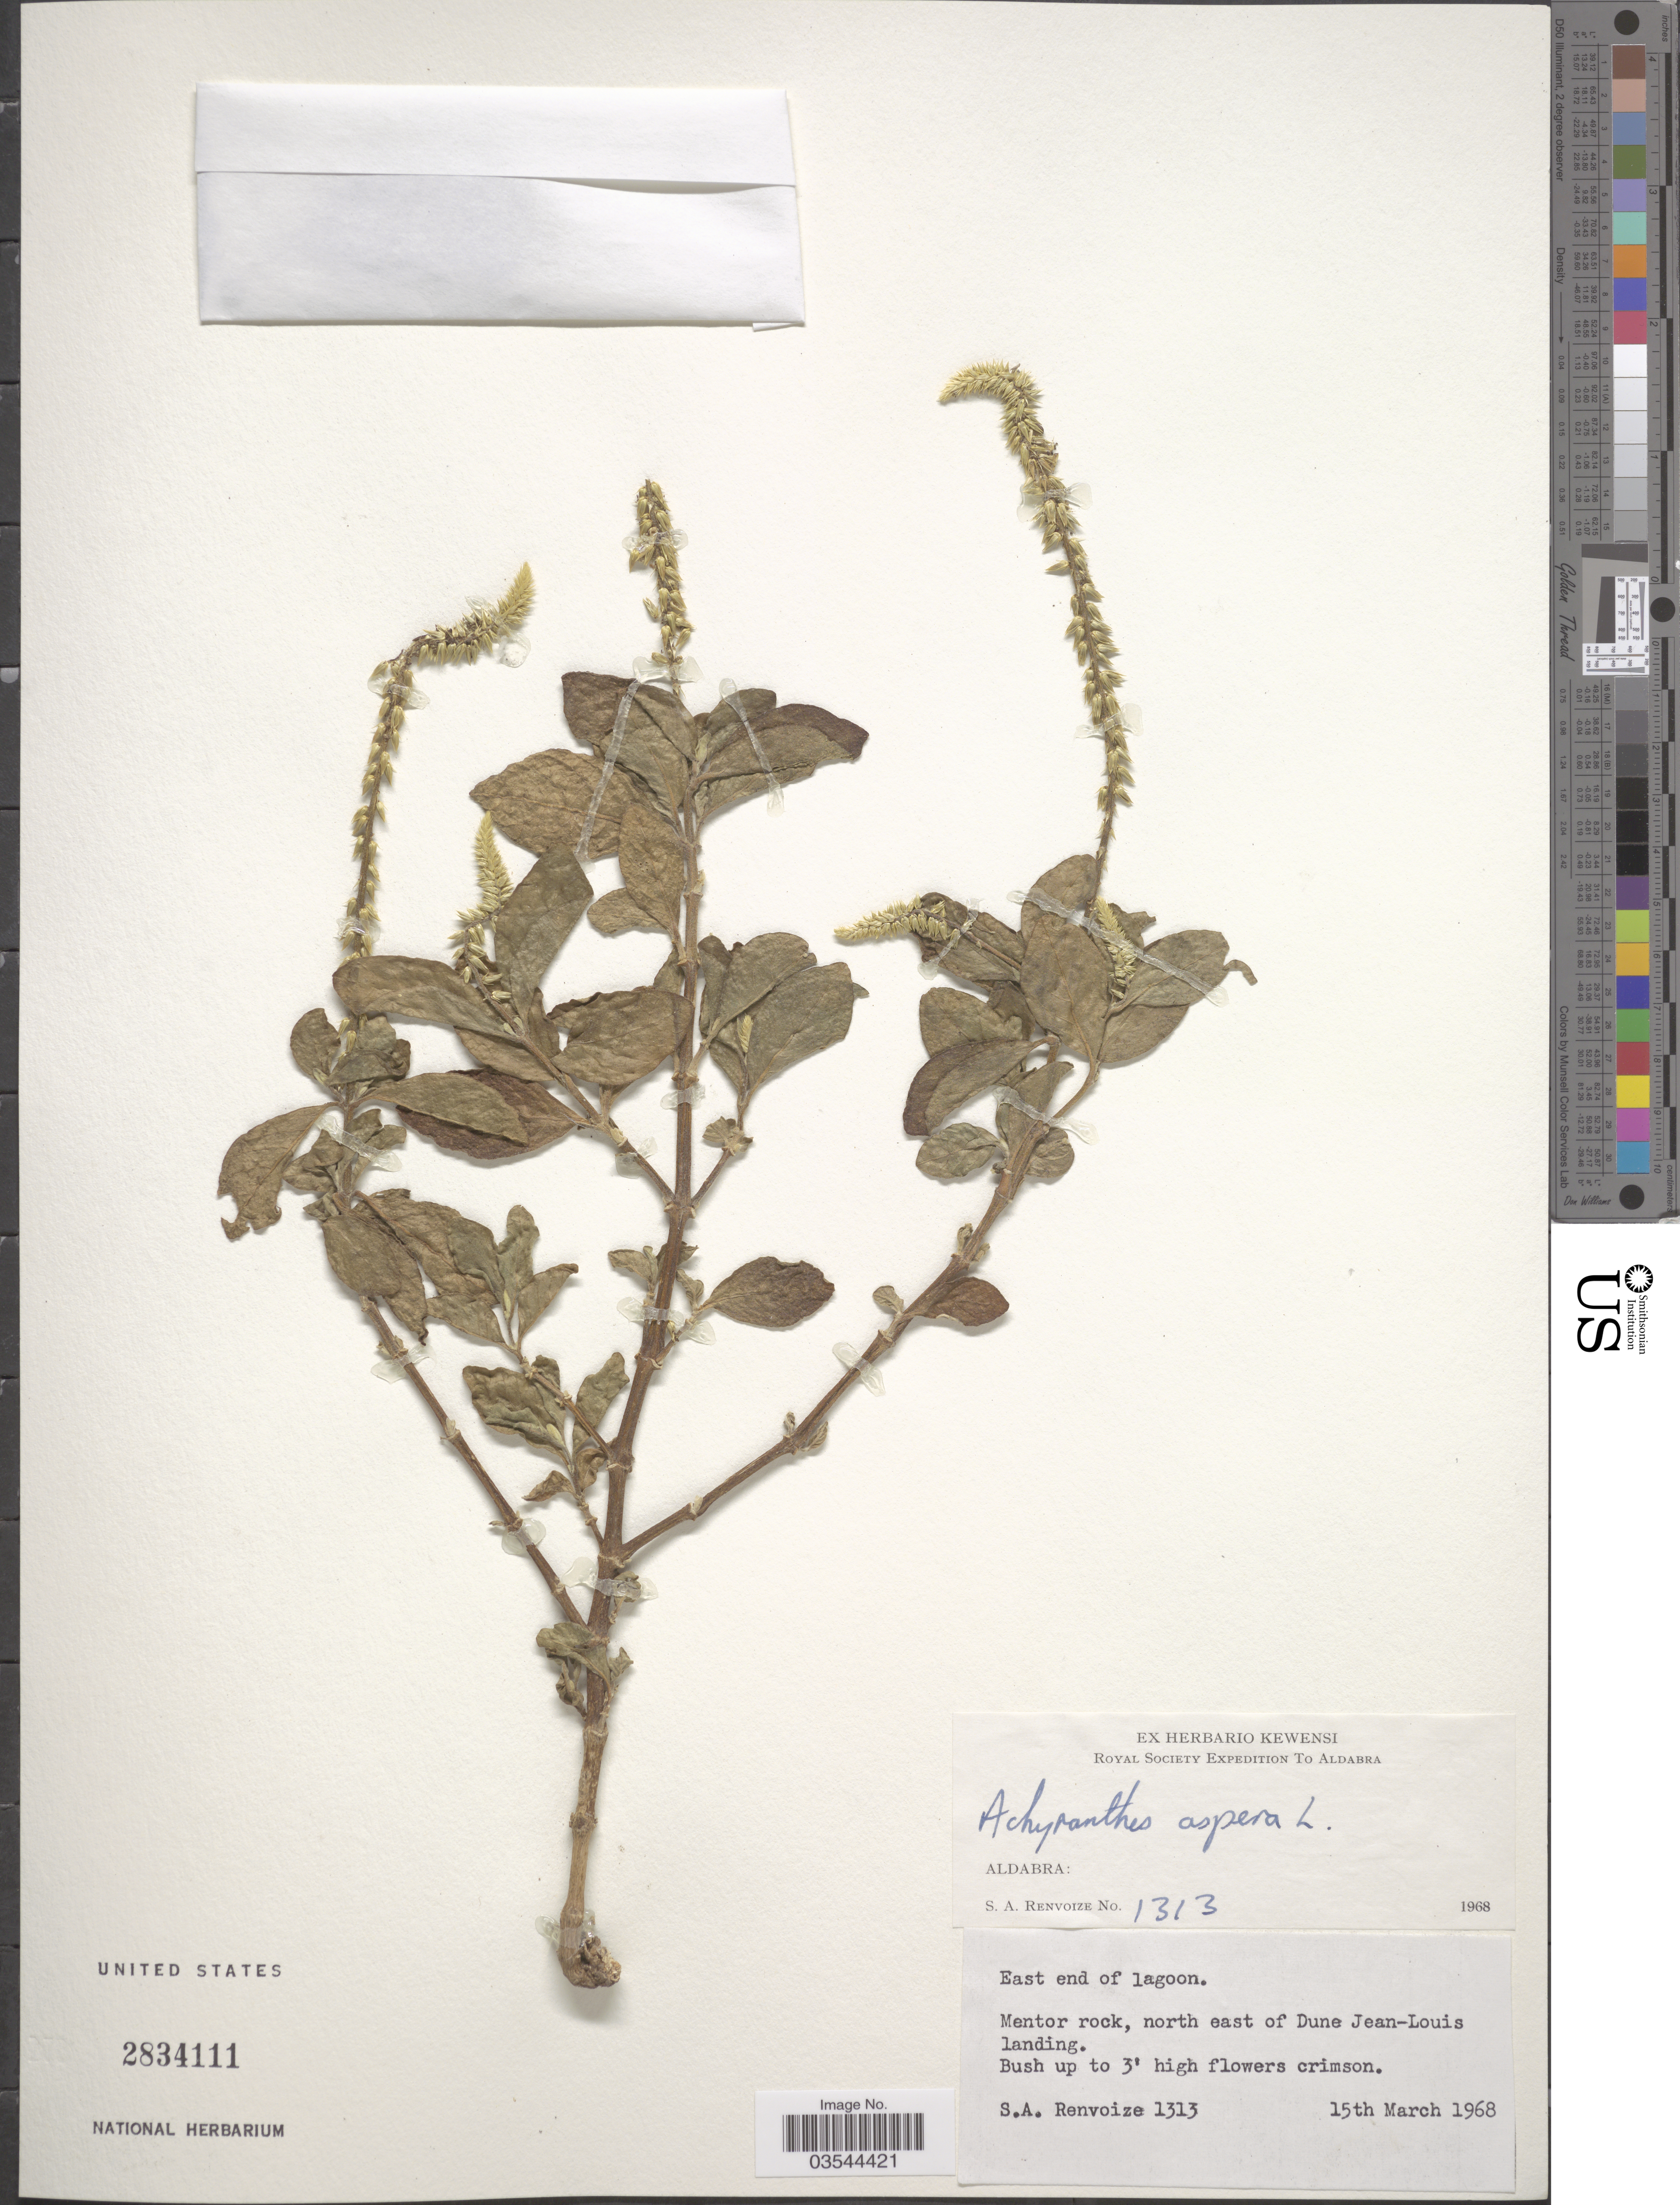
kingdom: Plantae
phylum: Tracheophyta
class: Magnoliopsida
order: Caryophyllales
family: Amaranthaceae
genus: Achyranthes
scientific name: Achyranthes aspera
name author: L.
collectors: S. A. Renvoize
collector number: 1313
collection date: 1968-03-15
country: Seychelles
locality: Aldabra. East end of lagoon. Mentor rock, north east of Dune Jean-Louis landing.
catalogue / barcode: US 2834111